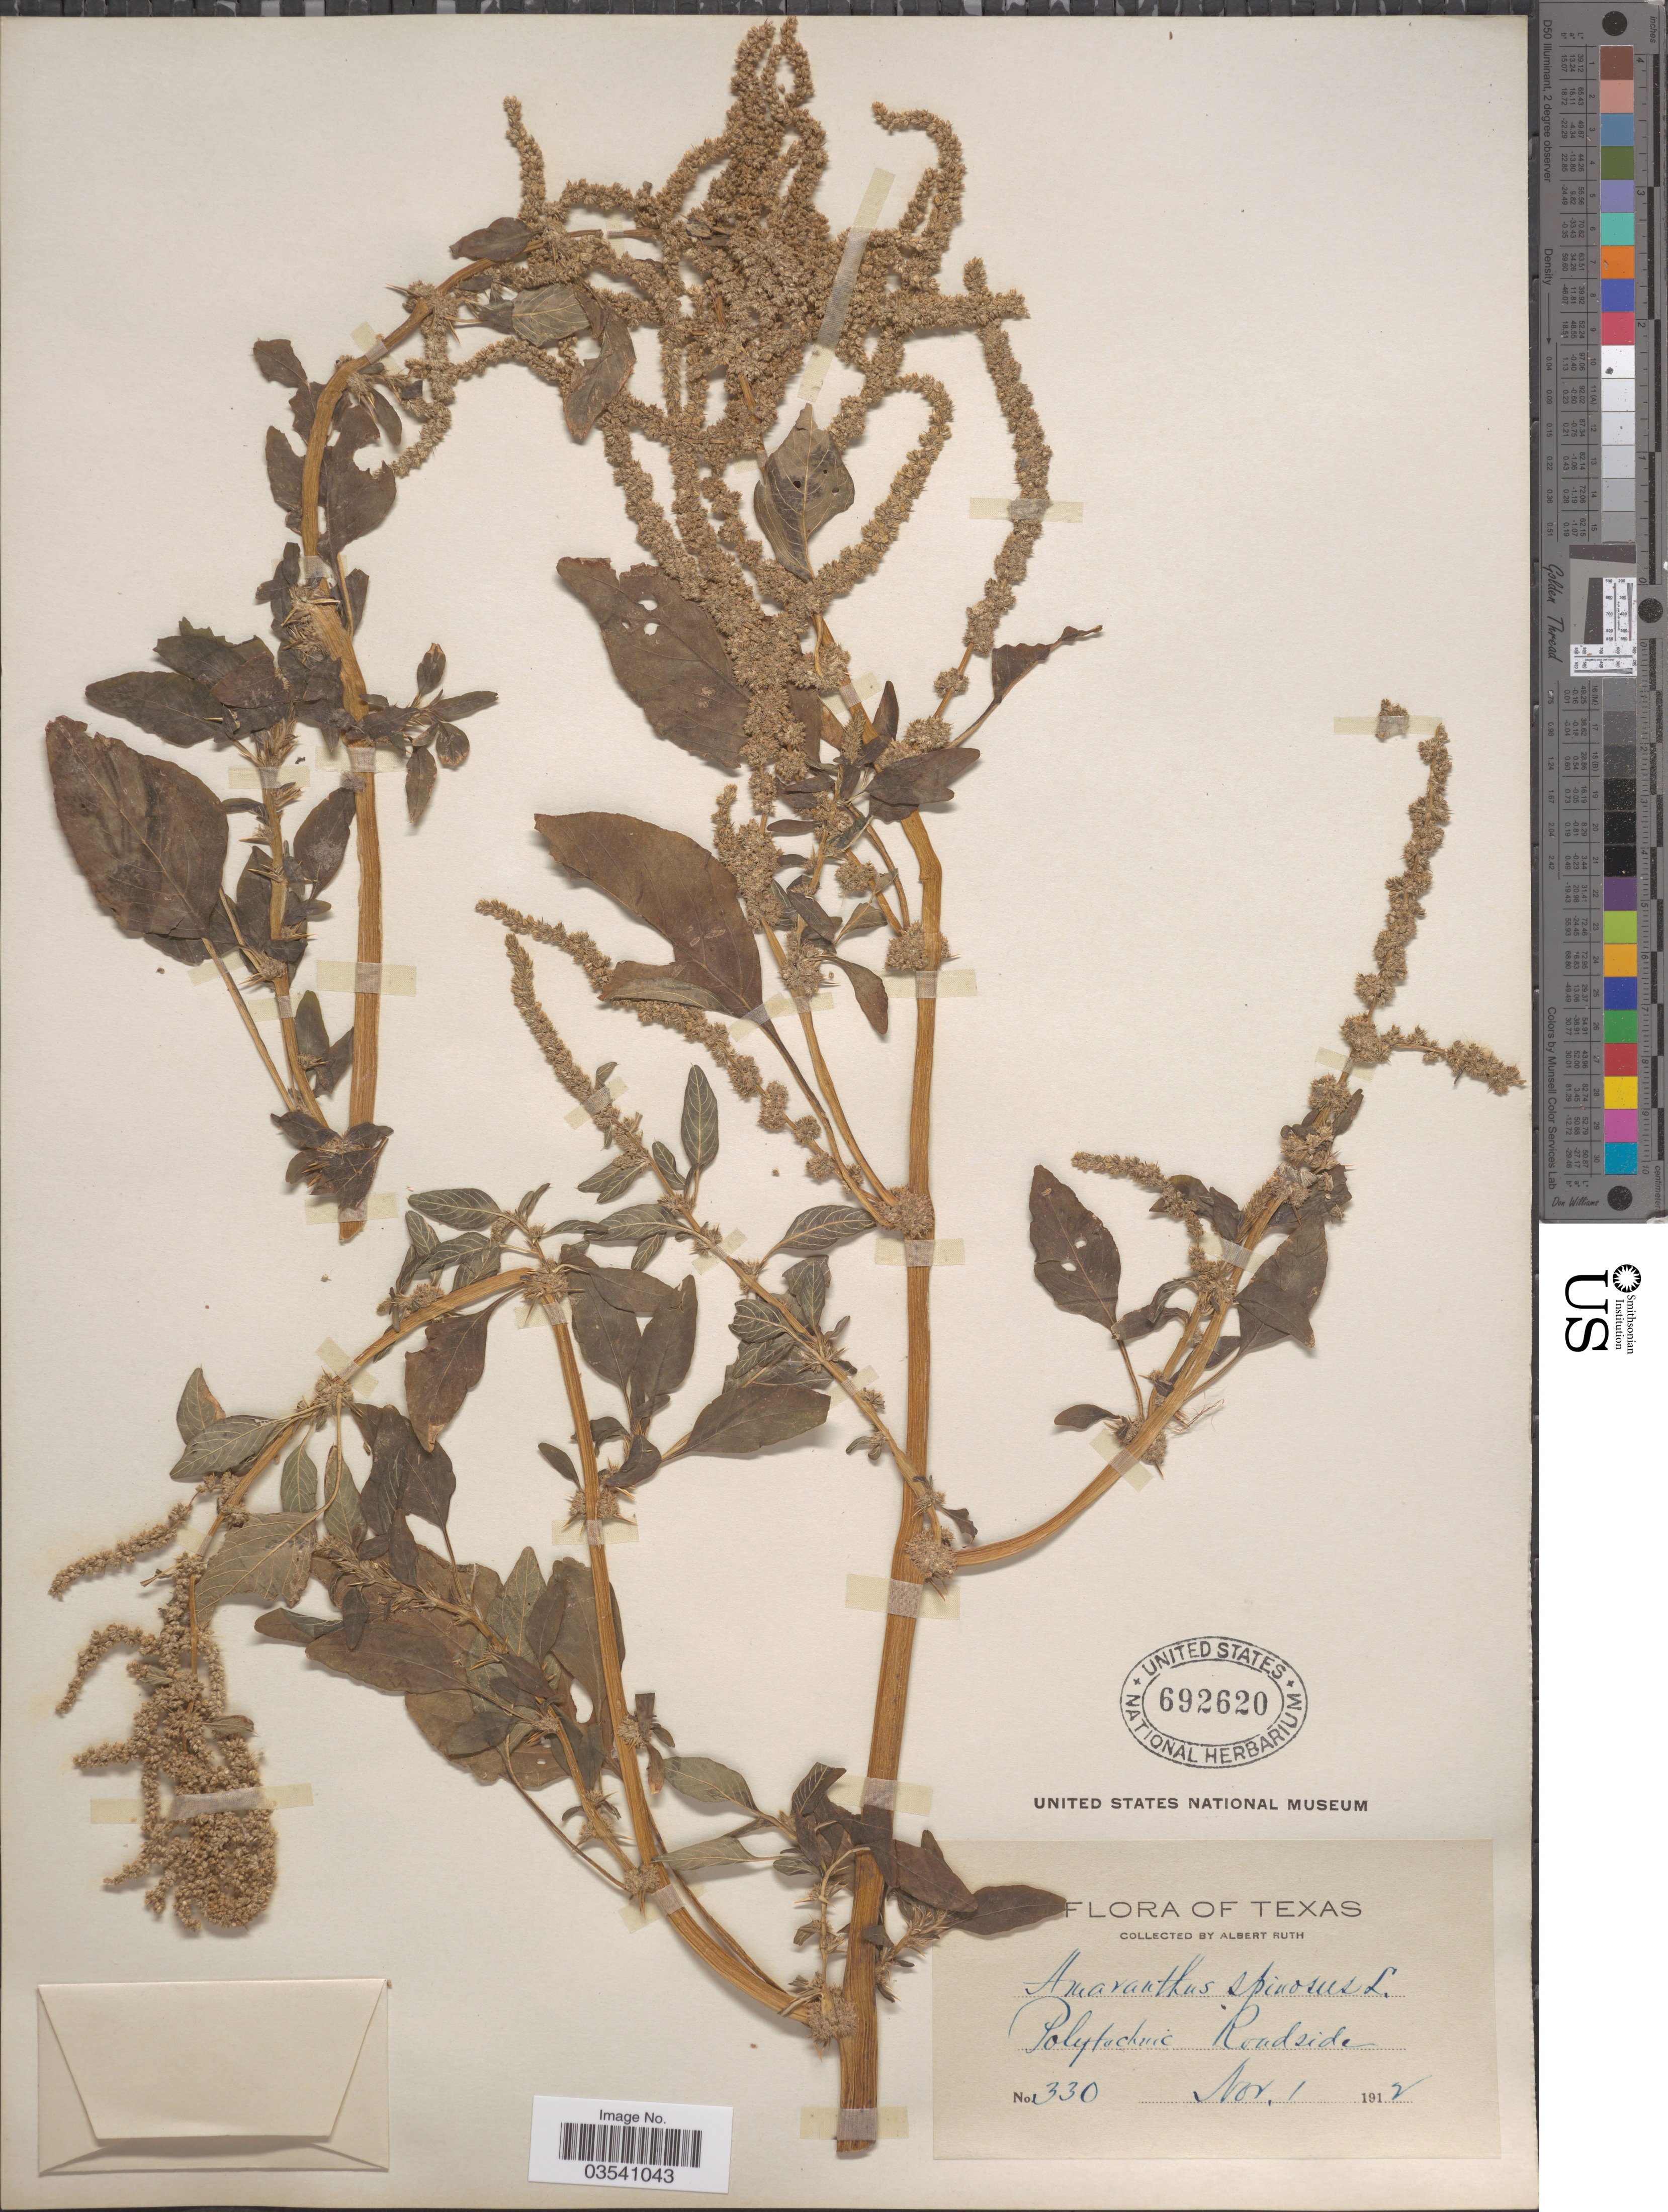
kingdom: Plantae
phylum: Tracheophyta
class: Magnoliopsida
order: Caryophyllales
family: Amaranthaceae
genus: Amaranthus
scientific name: Amaranthus spinosus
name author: L.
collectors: A. Ruth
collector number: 330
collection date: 1912-11-01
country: United States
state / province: Texas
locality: Polytechnic. Roadside.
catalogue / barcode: US 692620